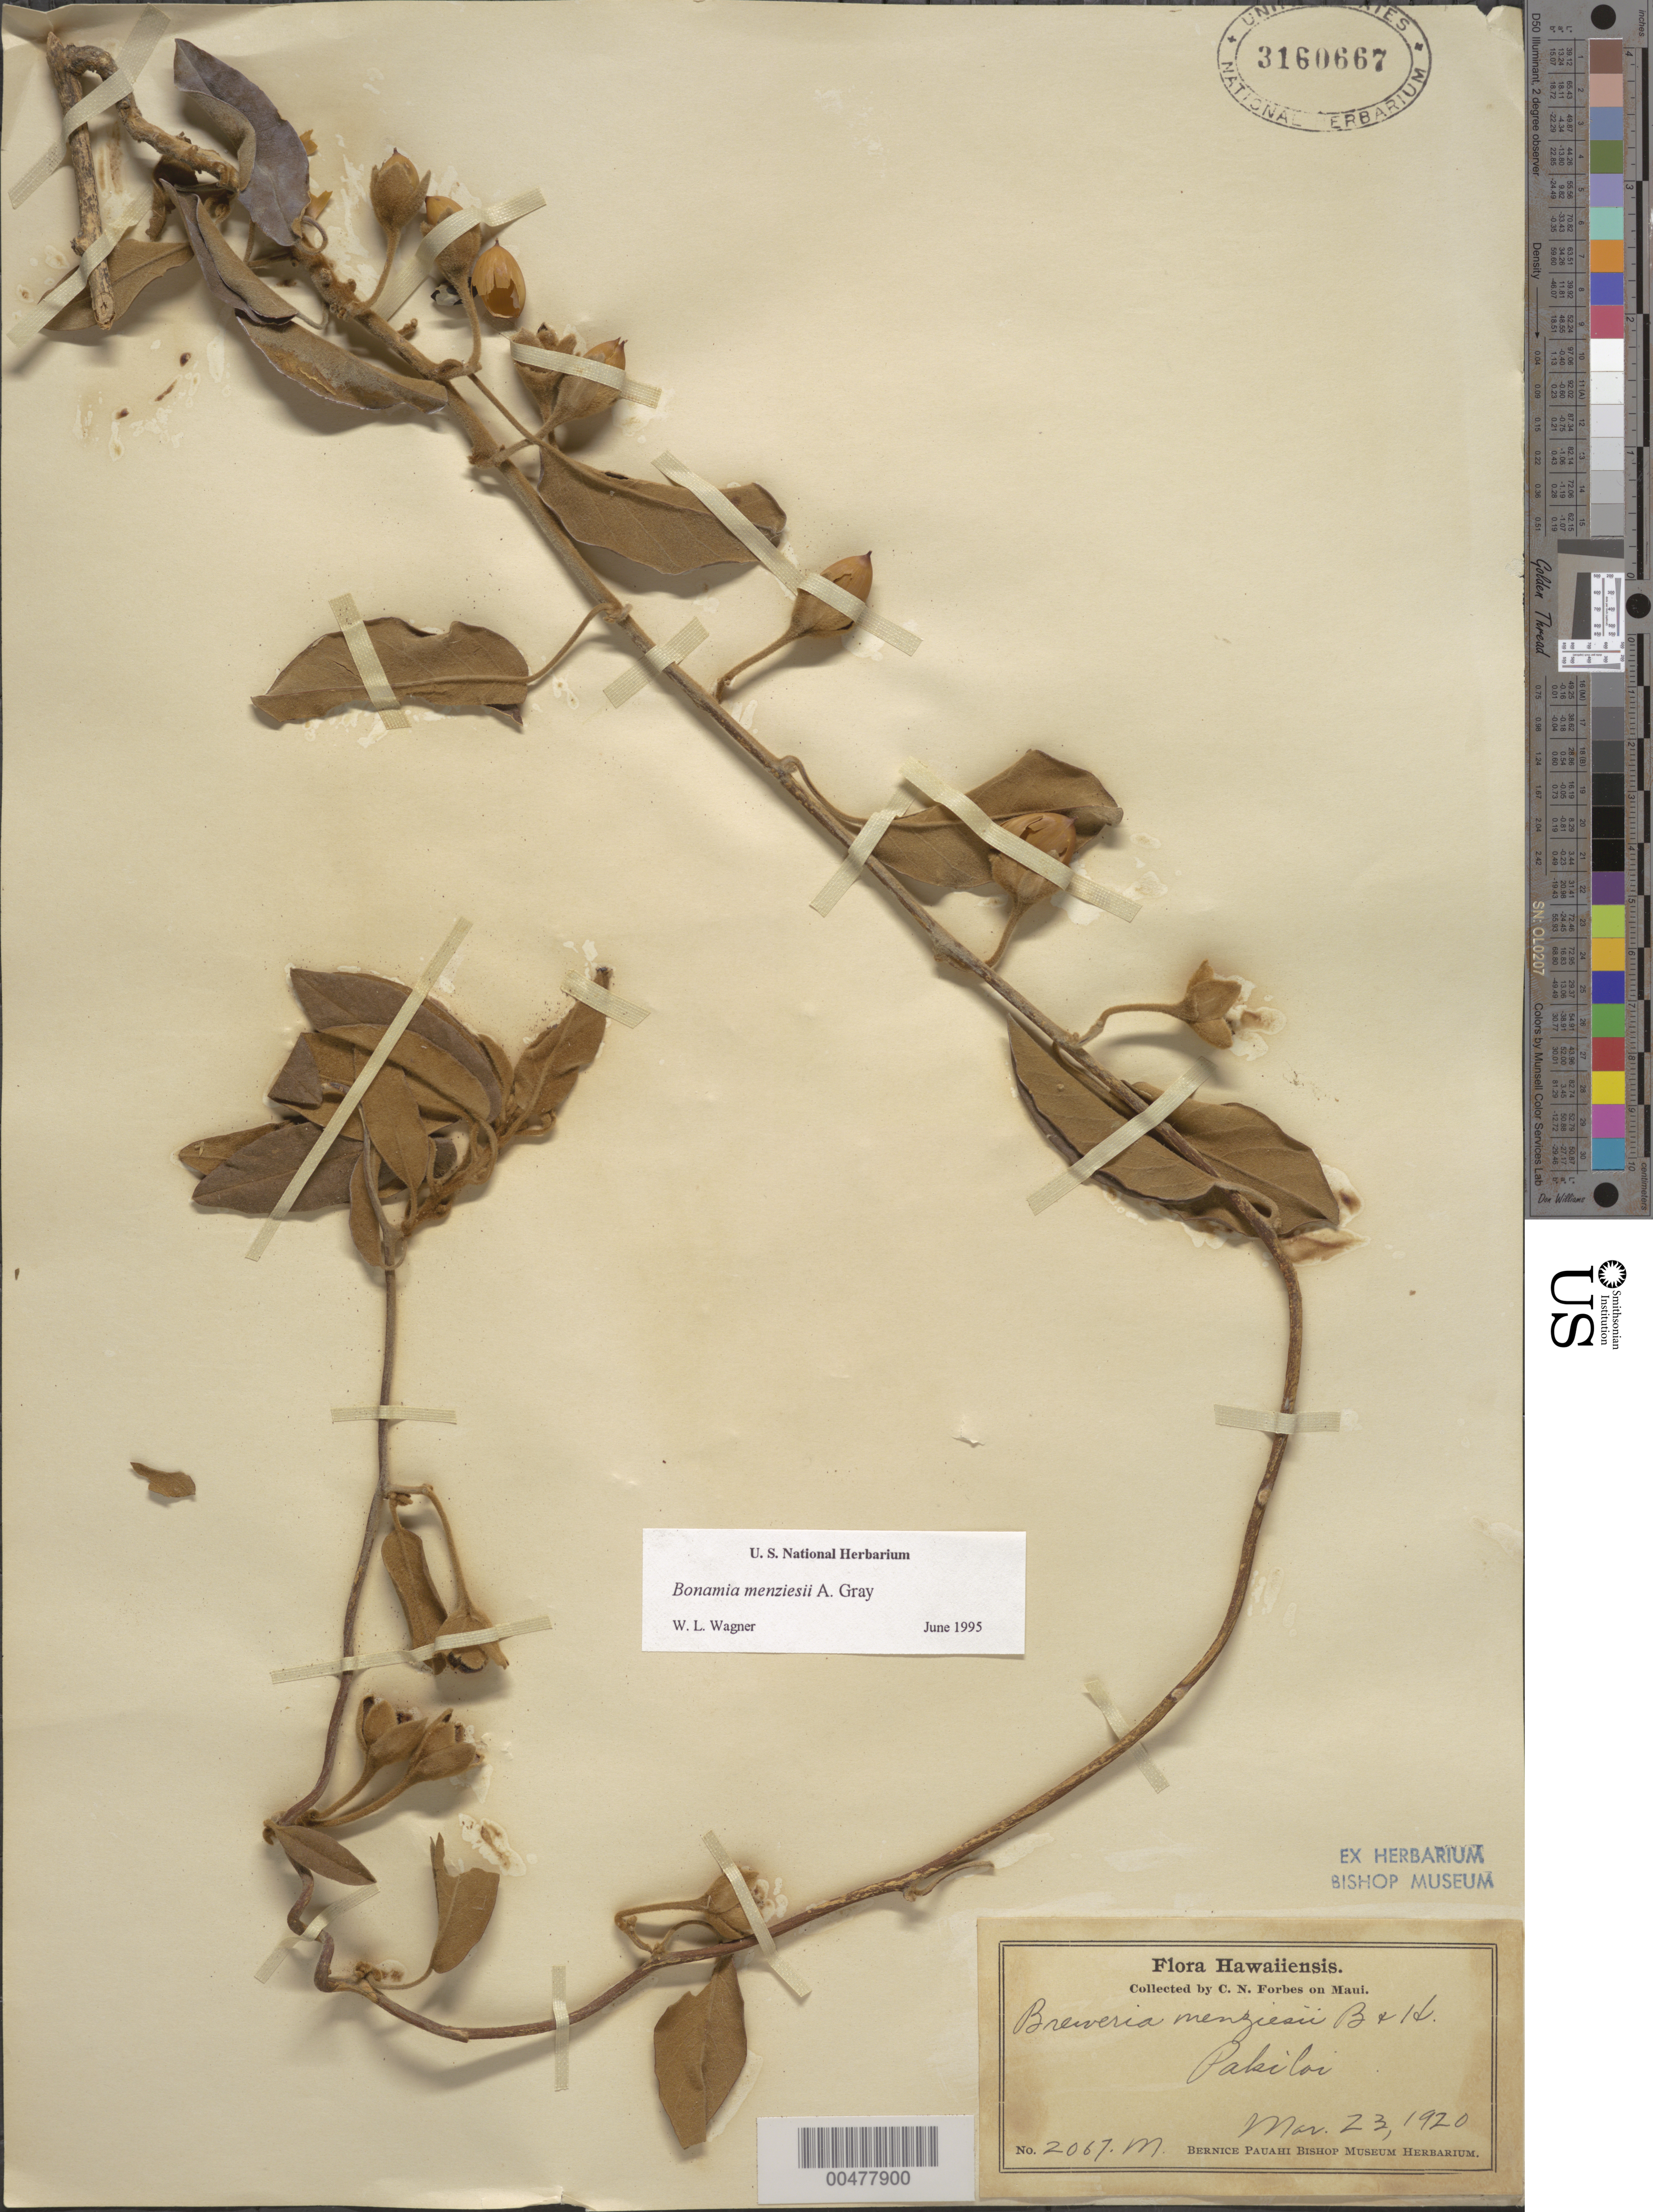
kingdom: Plantae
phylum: Tracheophyta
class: Magnoliopsida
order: Solanales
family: Convolvulaceae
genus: Bonamia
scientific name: Bonamia menziesii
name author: A. Gray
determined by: Wagner, W. L., (BOT), Smithsonian Institution - National Museum of Natural History (UNITED STATES)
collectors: C. N. Forbes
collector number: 2067.M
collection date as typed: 23 Mar 1920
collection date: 1920-03-23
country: United States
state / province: Hawaii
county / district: Maui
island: Maui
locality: Pakiloi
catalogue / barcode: US 3160667